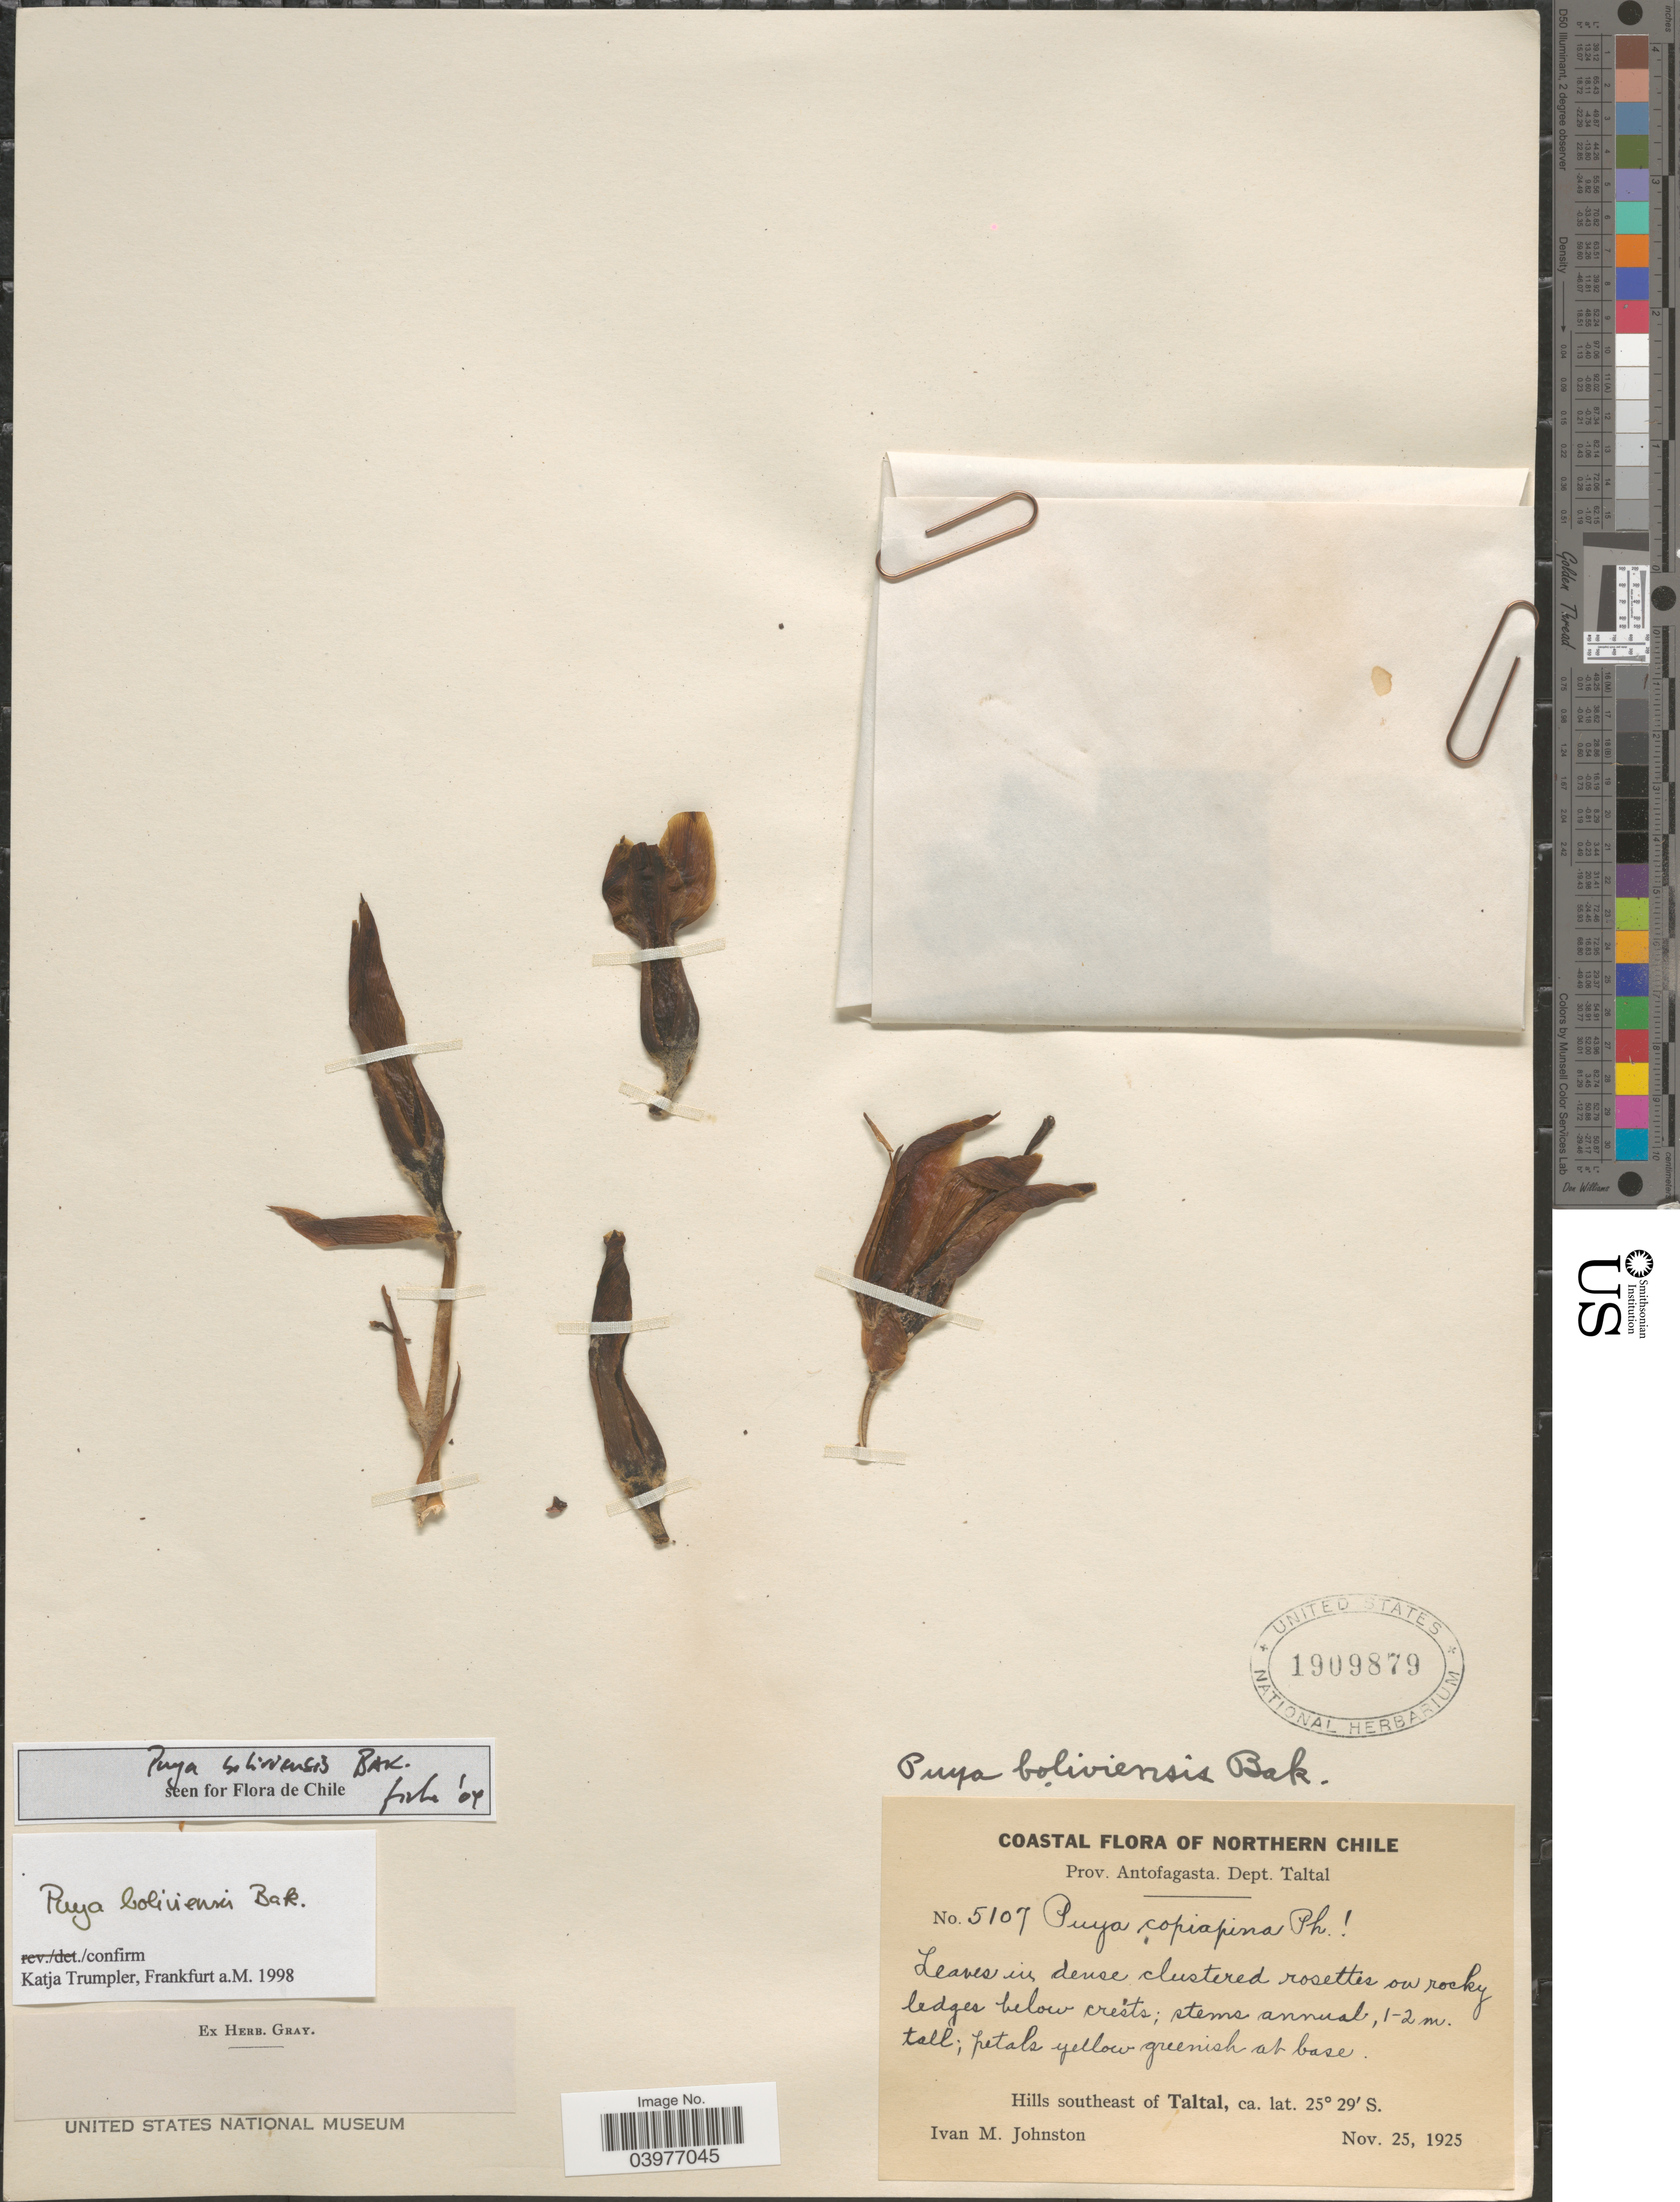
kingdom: Plantae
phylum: Tracheophyta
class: Liliopsida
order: Poales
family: Bromeliaceae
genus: Puya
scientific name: Puya boliviensis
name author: Baker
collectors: I.M. Johnston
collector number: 5107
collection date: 1925-11-25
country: Chile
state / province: Antofagasta (II)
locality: Northern Chile. Dept. Taltal. Hills southeast of Taltal.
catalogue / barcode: US 1909879